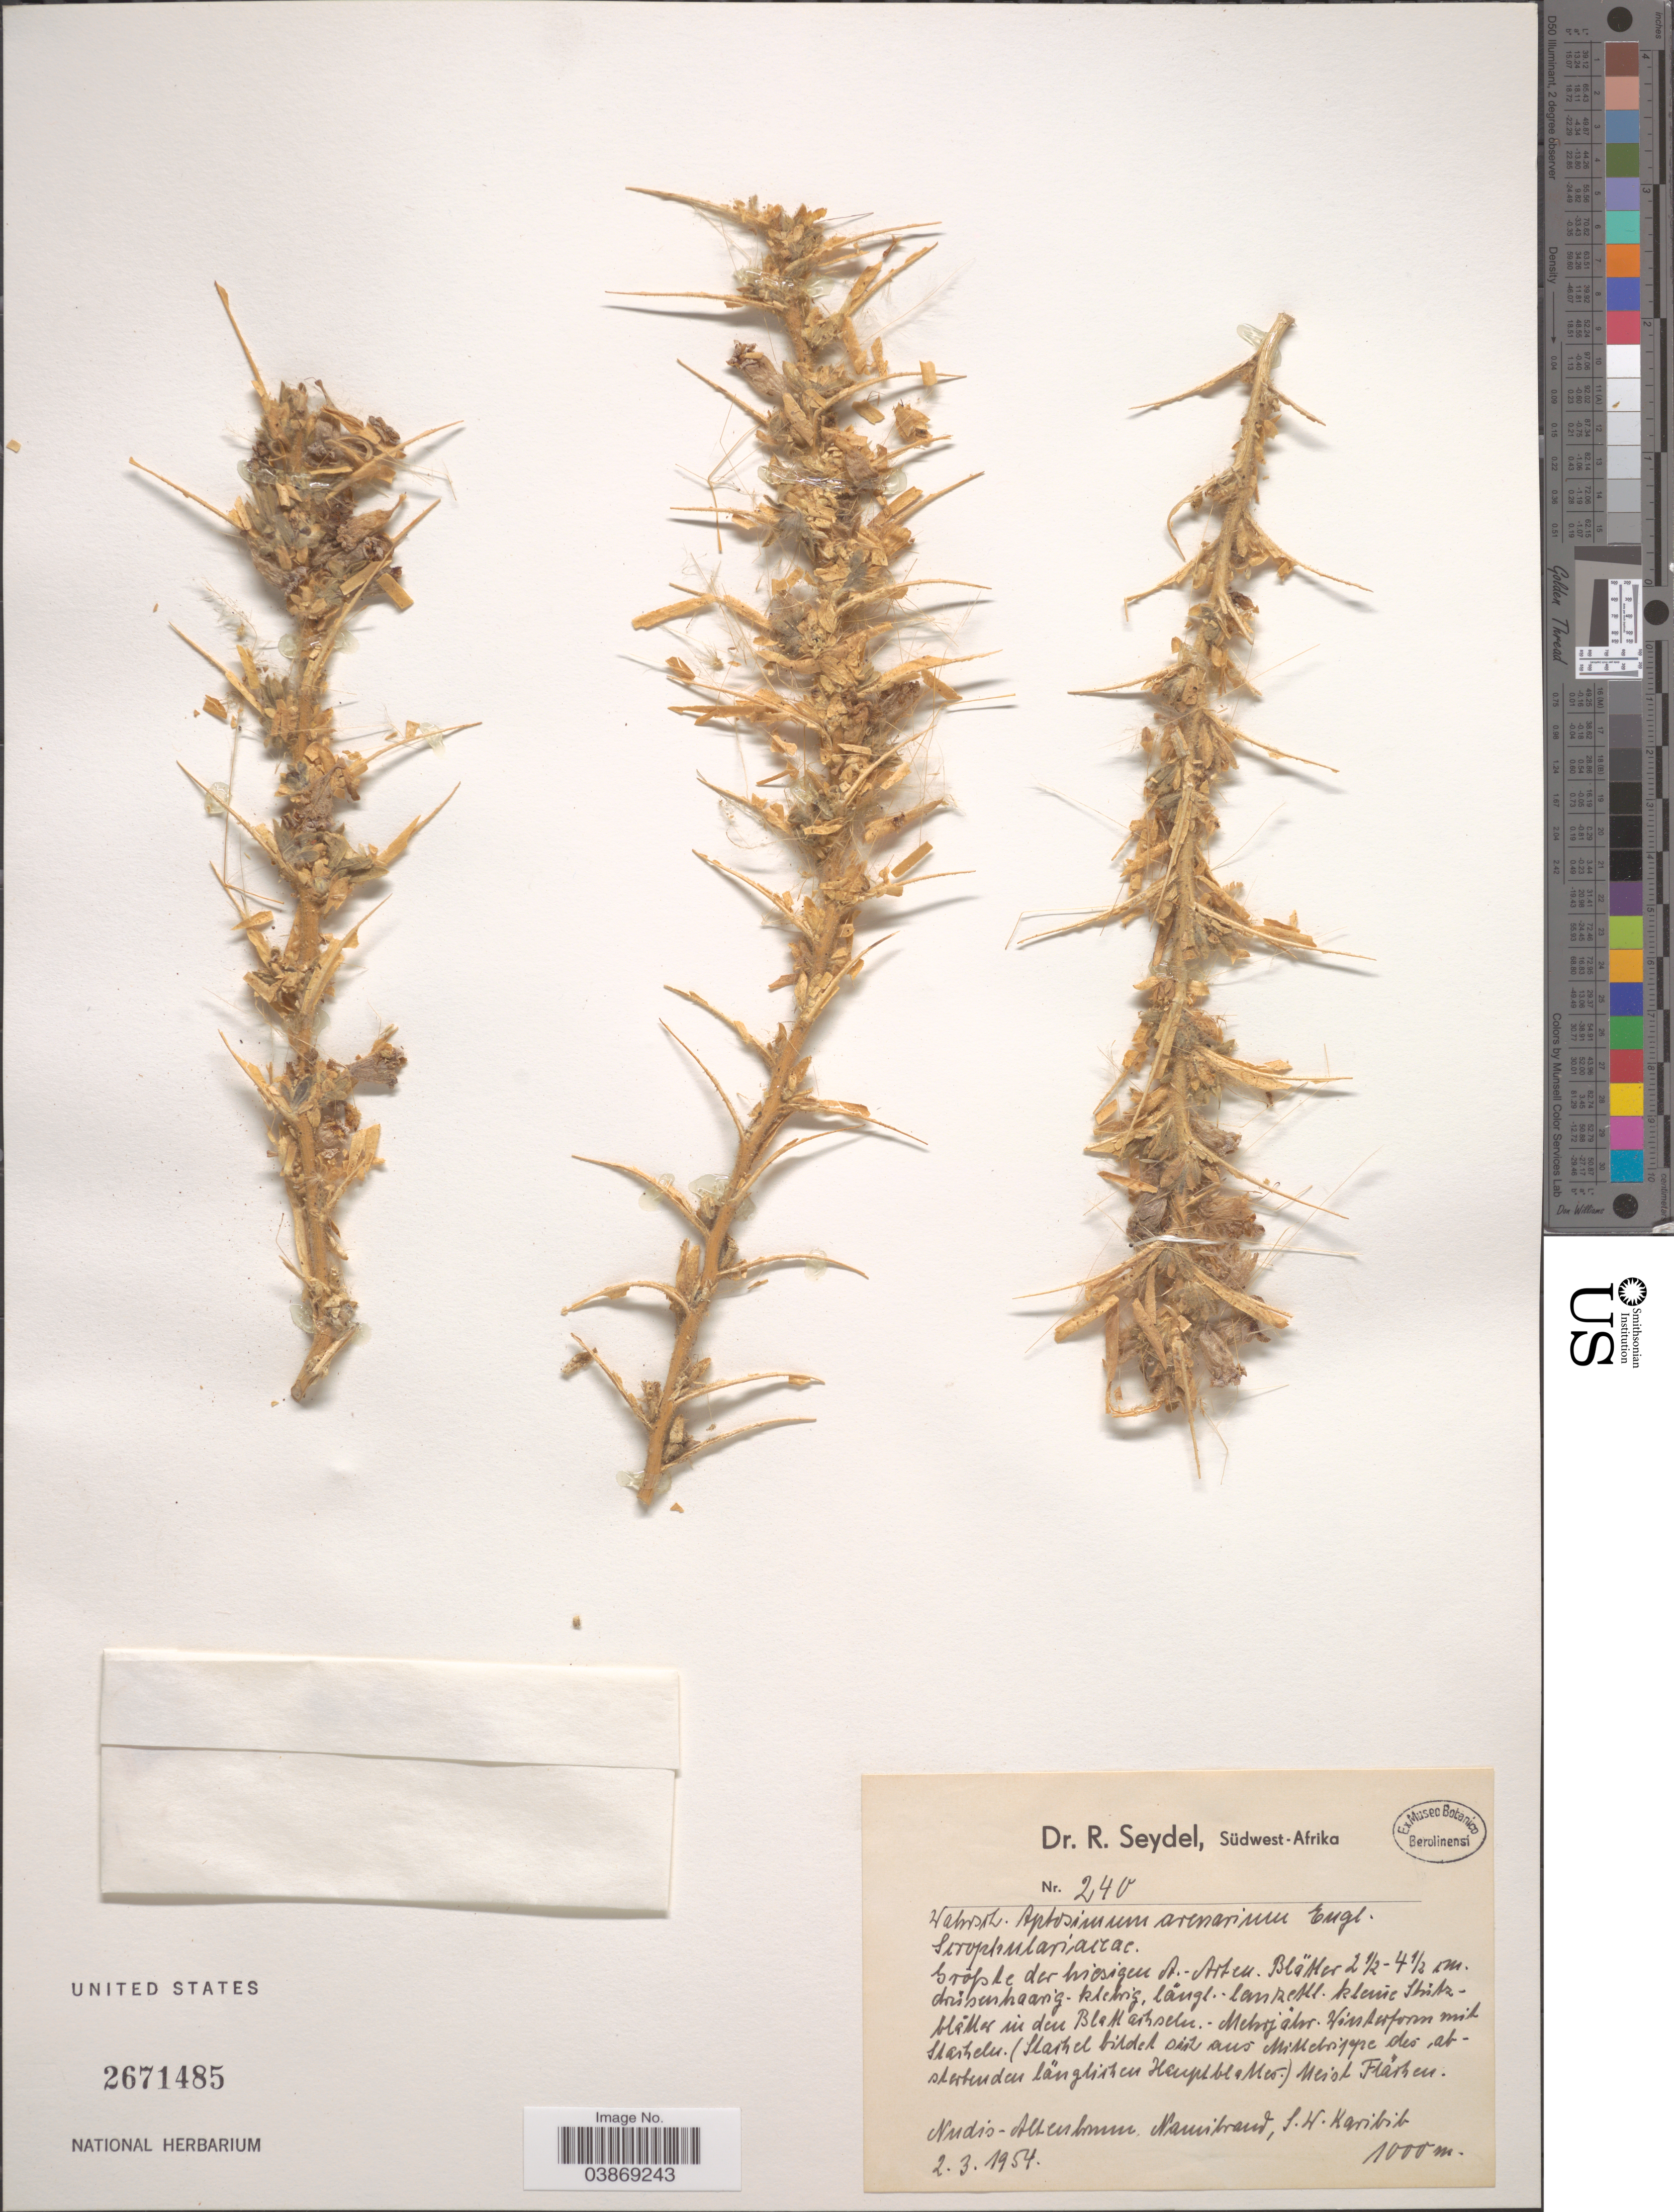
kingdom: Plantae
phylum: Tracheophyta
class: Magnoliopsida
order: Lamiales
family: Scrophulariaceae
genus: Aptosimum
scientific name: Aptosimum arenarium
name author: Engl.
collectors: R. Seydel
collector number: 240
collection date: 1954-03-02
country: Namibia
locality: Südwest-Afrika. Nudis-Altersbrum Namibrand, S.H. Karibib.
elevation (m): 1000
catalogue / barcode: US 2671485